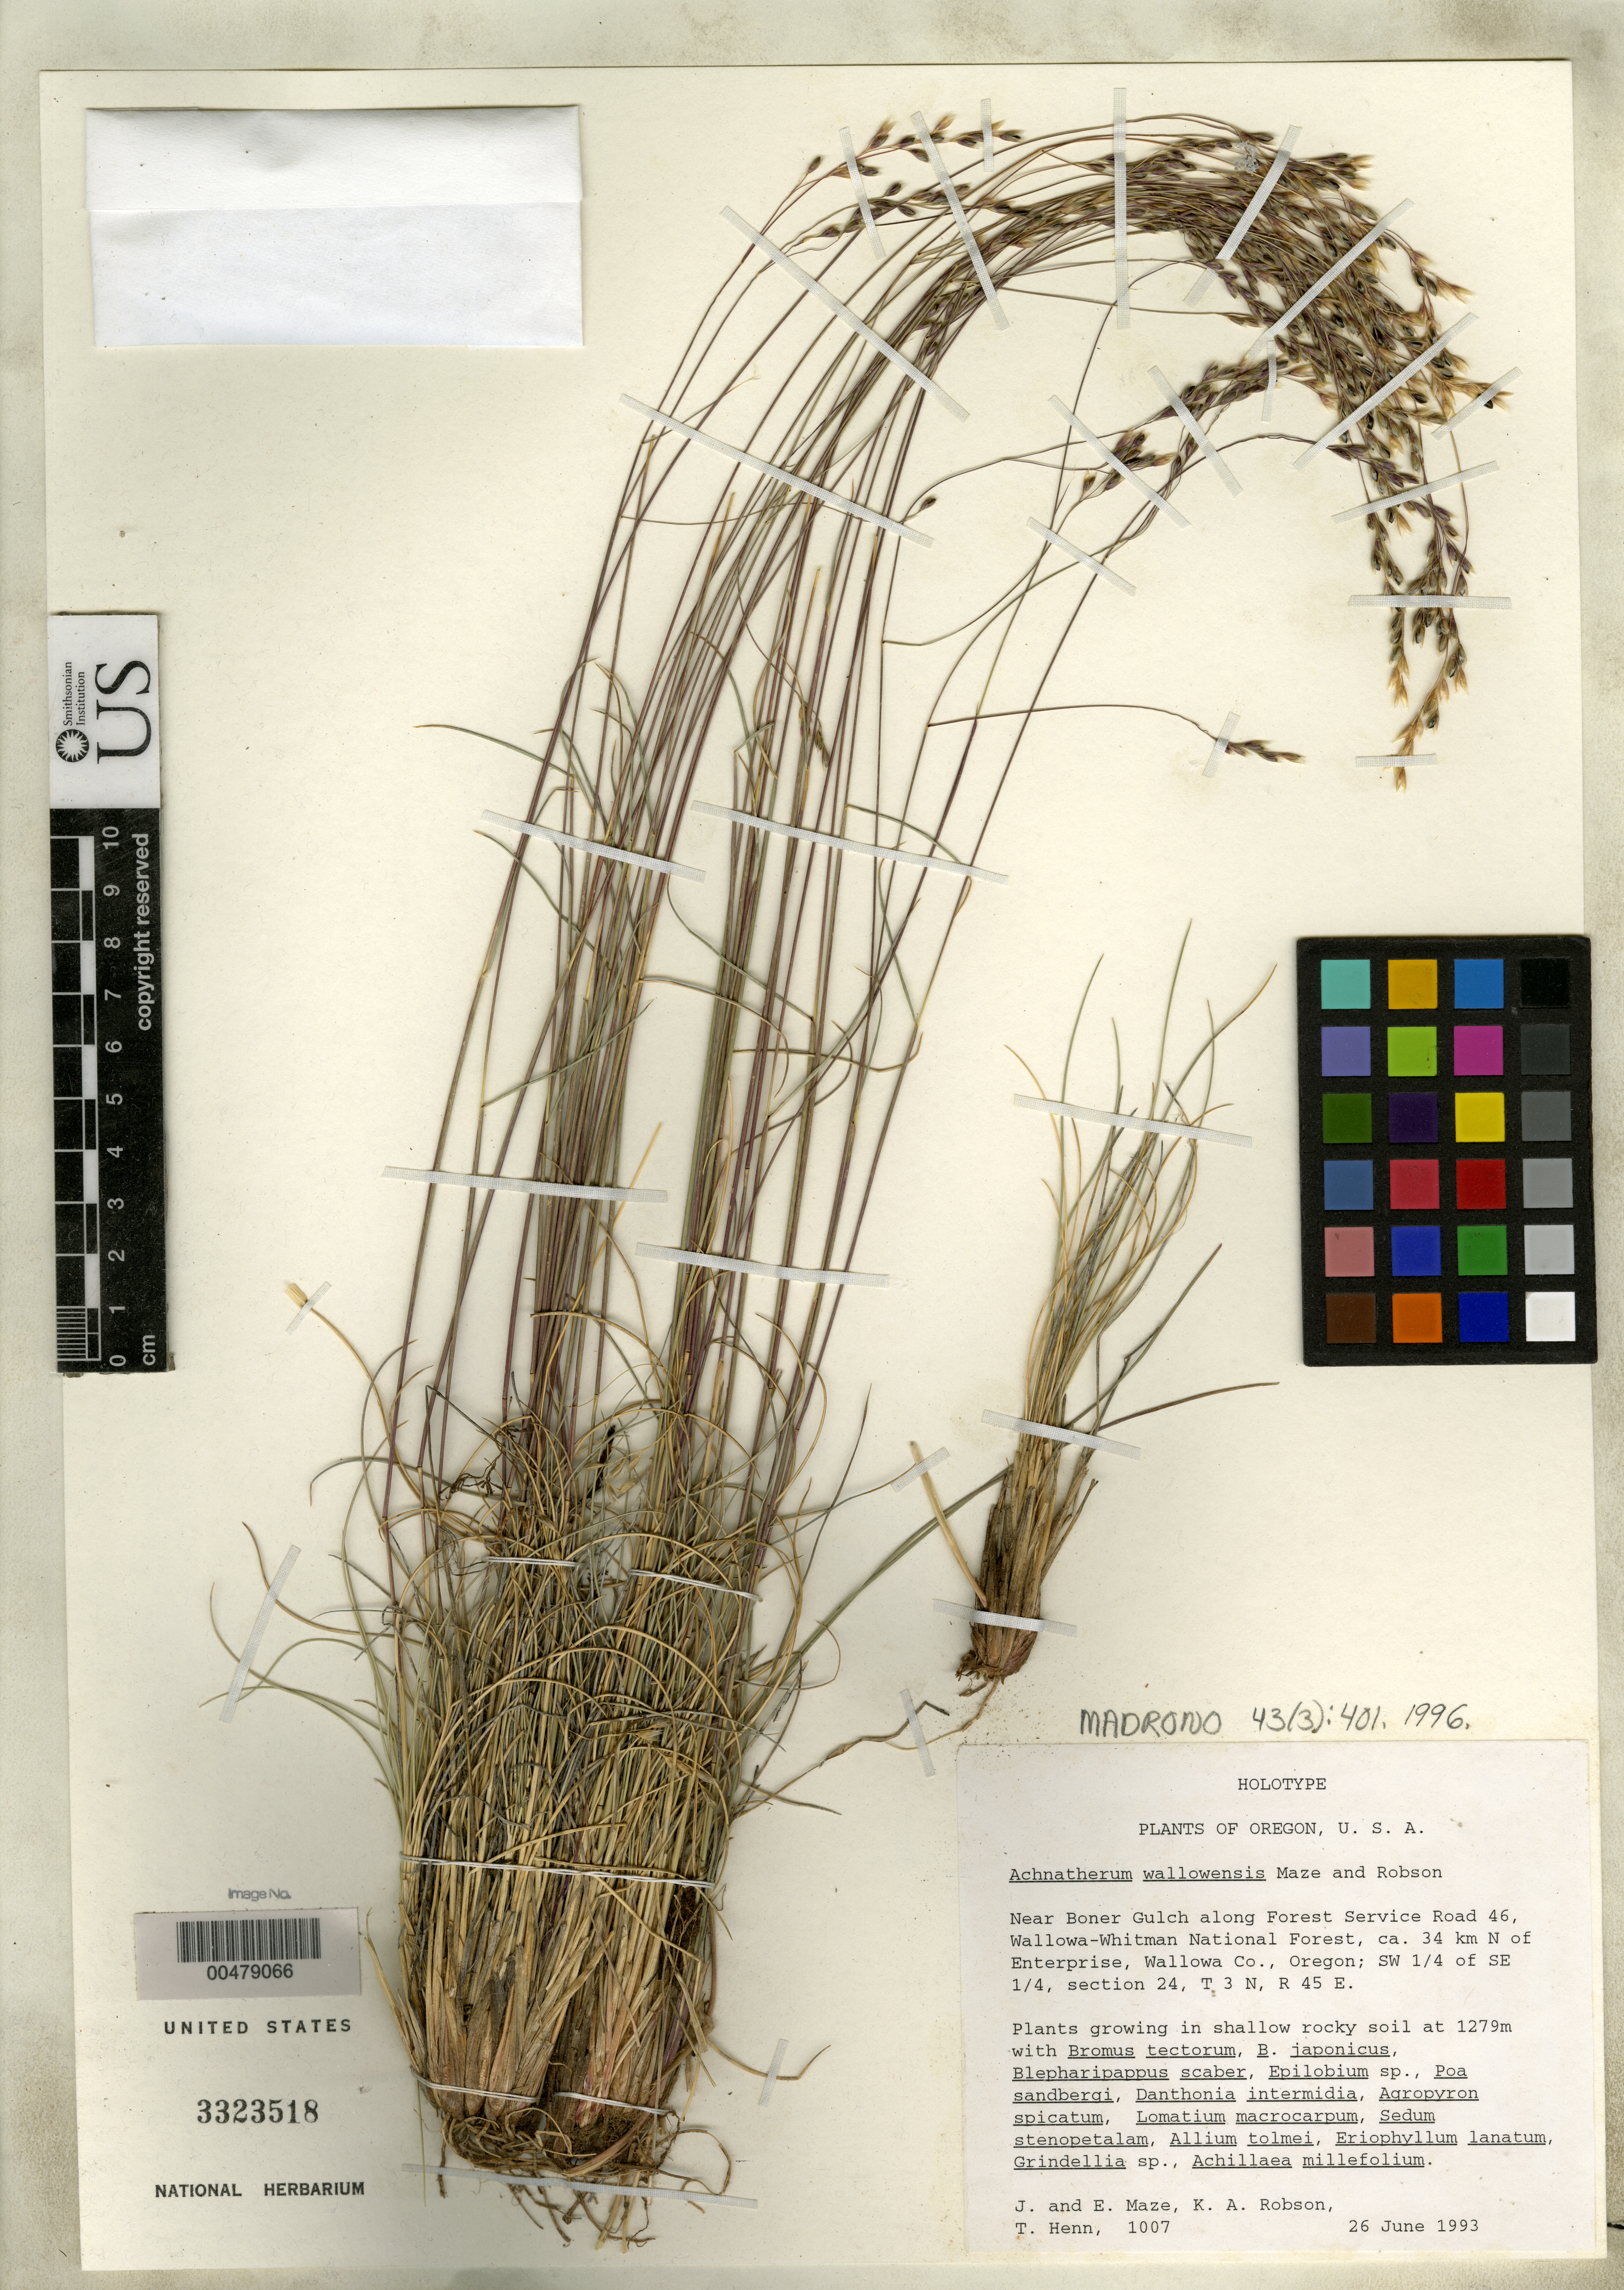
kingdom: Plantae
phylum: Tracheophyta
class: Liliopsida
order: Poales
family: Poaceae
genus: Achnatherum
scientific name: Achnatherum wallowaensis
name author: J. Maze & K.A. Robson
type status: Holotype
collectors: J. Maze, E. Maze, K. A. Robson & T. Henn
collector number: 1007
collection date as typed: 26 Jun 1993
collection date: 1993-06-26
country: United States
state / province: Oregon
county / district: Wallowa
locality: Near Boner Gulch along Forest Service road 46, Wallowa-Whitman National Forest, ca. 34 km N of Enterprise.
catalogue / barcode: US 3323518